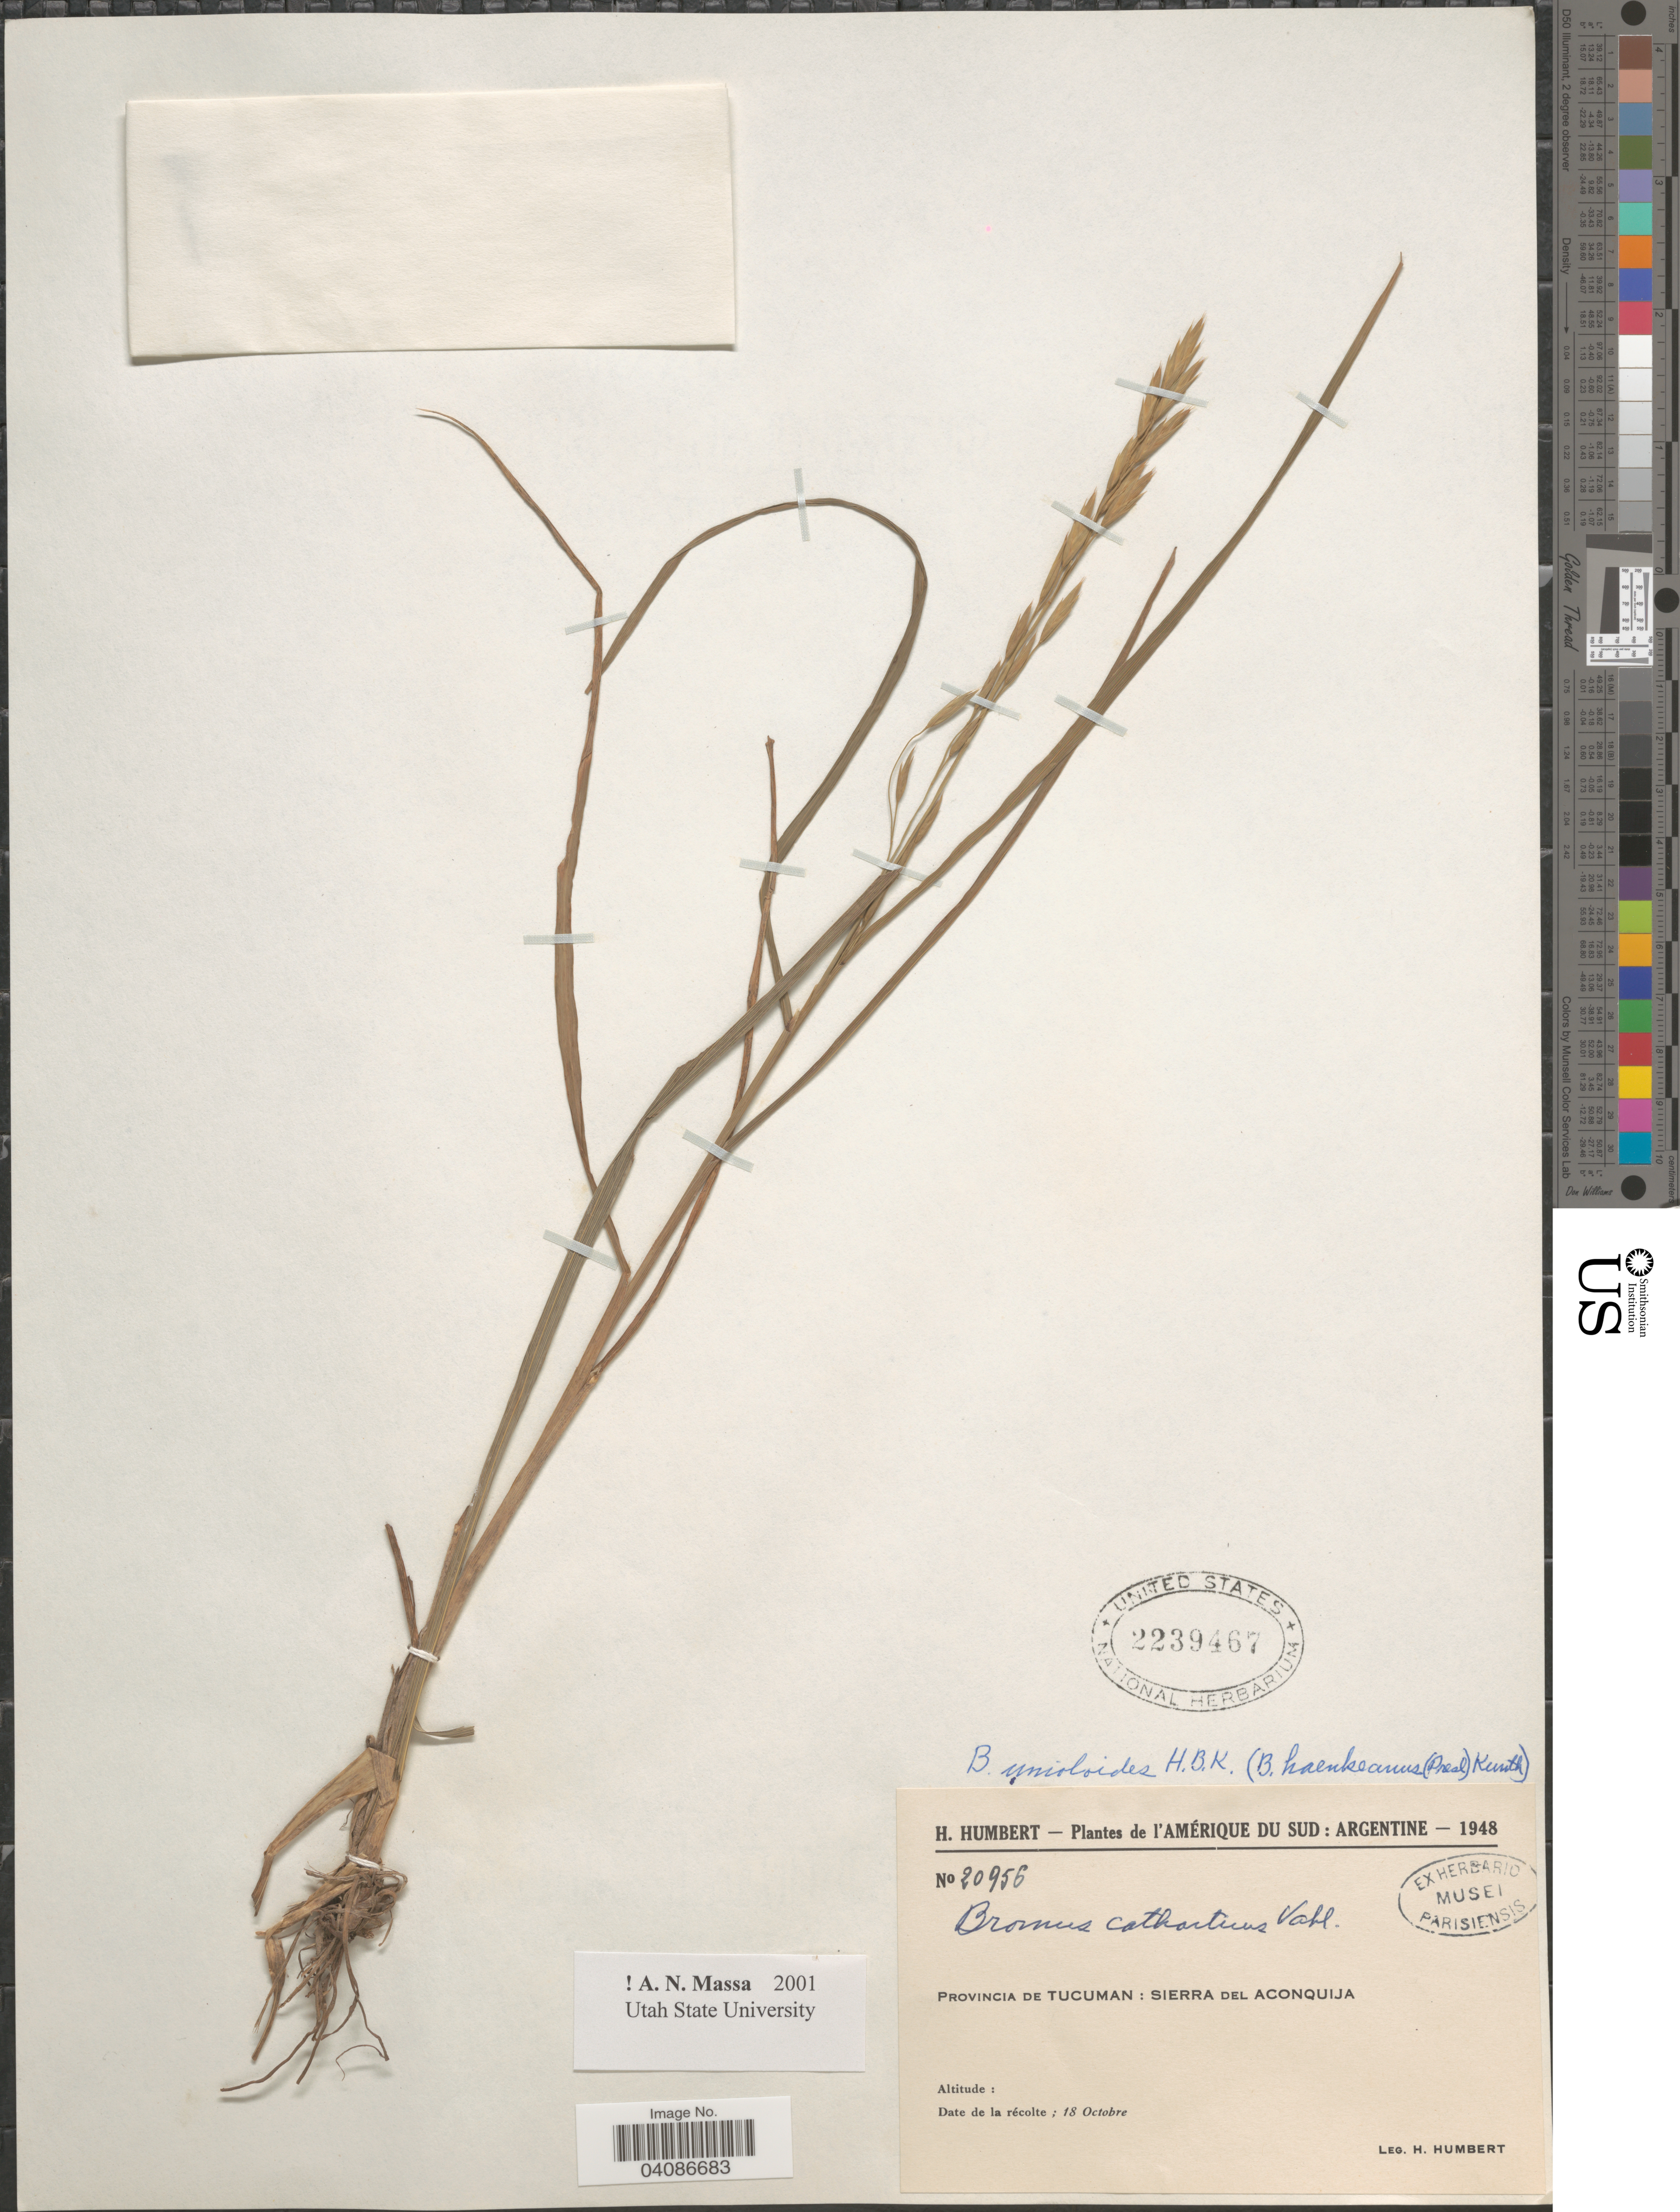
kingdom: Plantae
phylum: Tracheophyta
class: Liliopsida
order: Poales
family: Poaceae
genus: Bromus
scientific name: Bromus catharticus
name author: Vahl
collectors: H. Humbert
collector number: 20956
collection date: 1948-10-18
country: Argentina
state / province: Tucuman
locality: Sierra del Aconquija.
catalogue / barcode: US 2239467